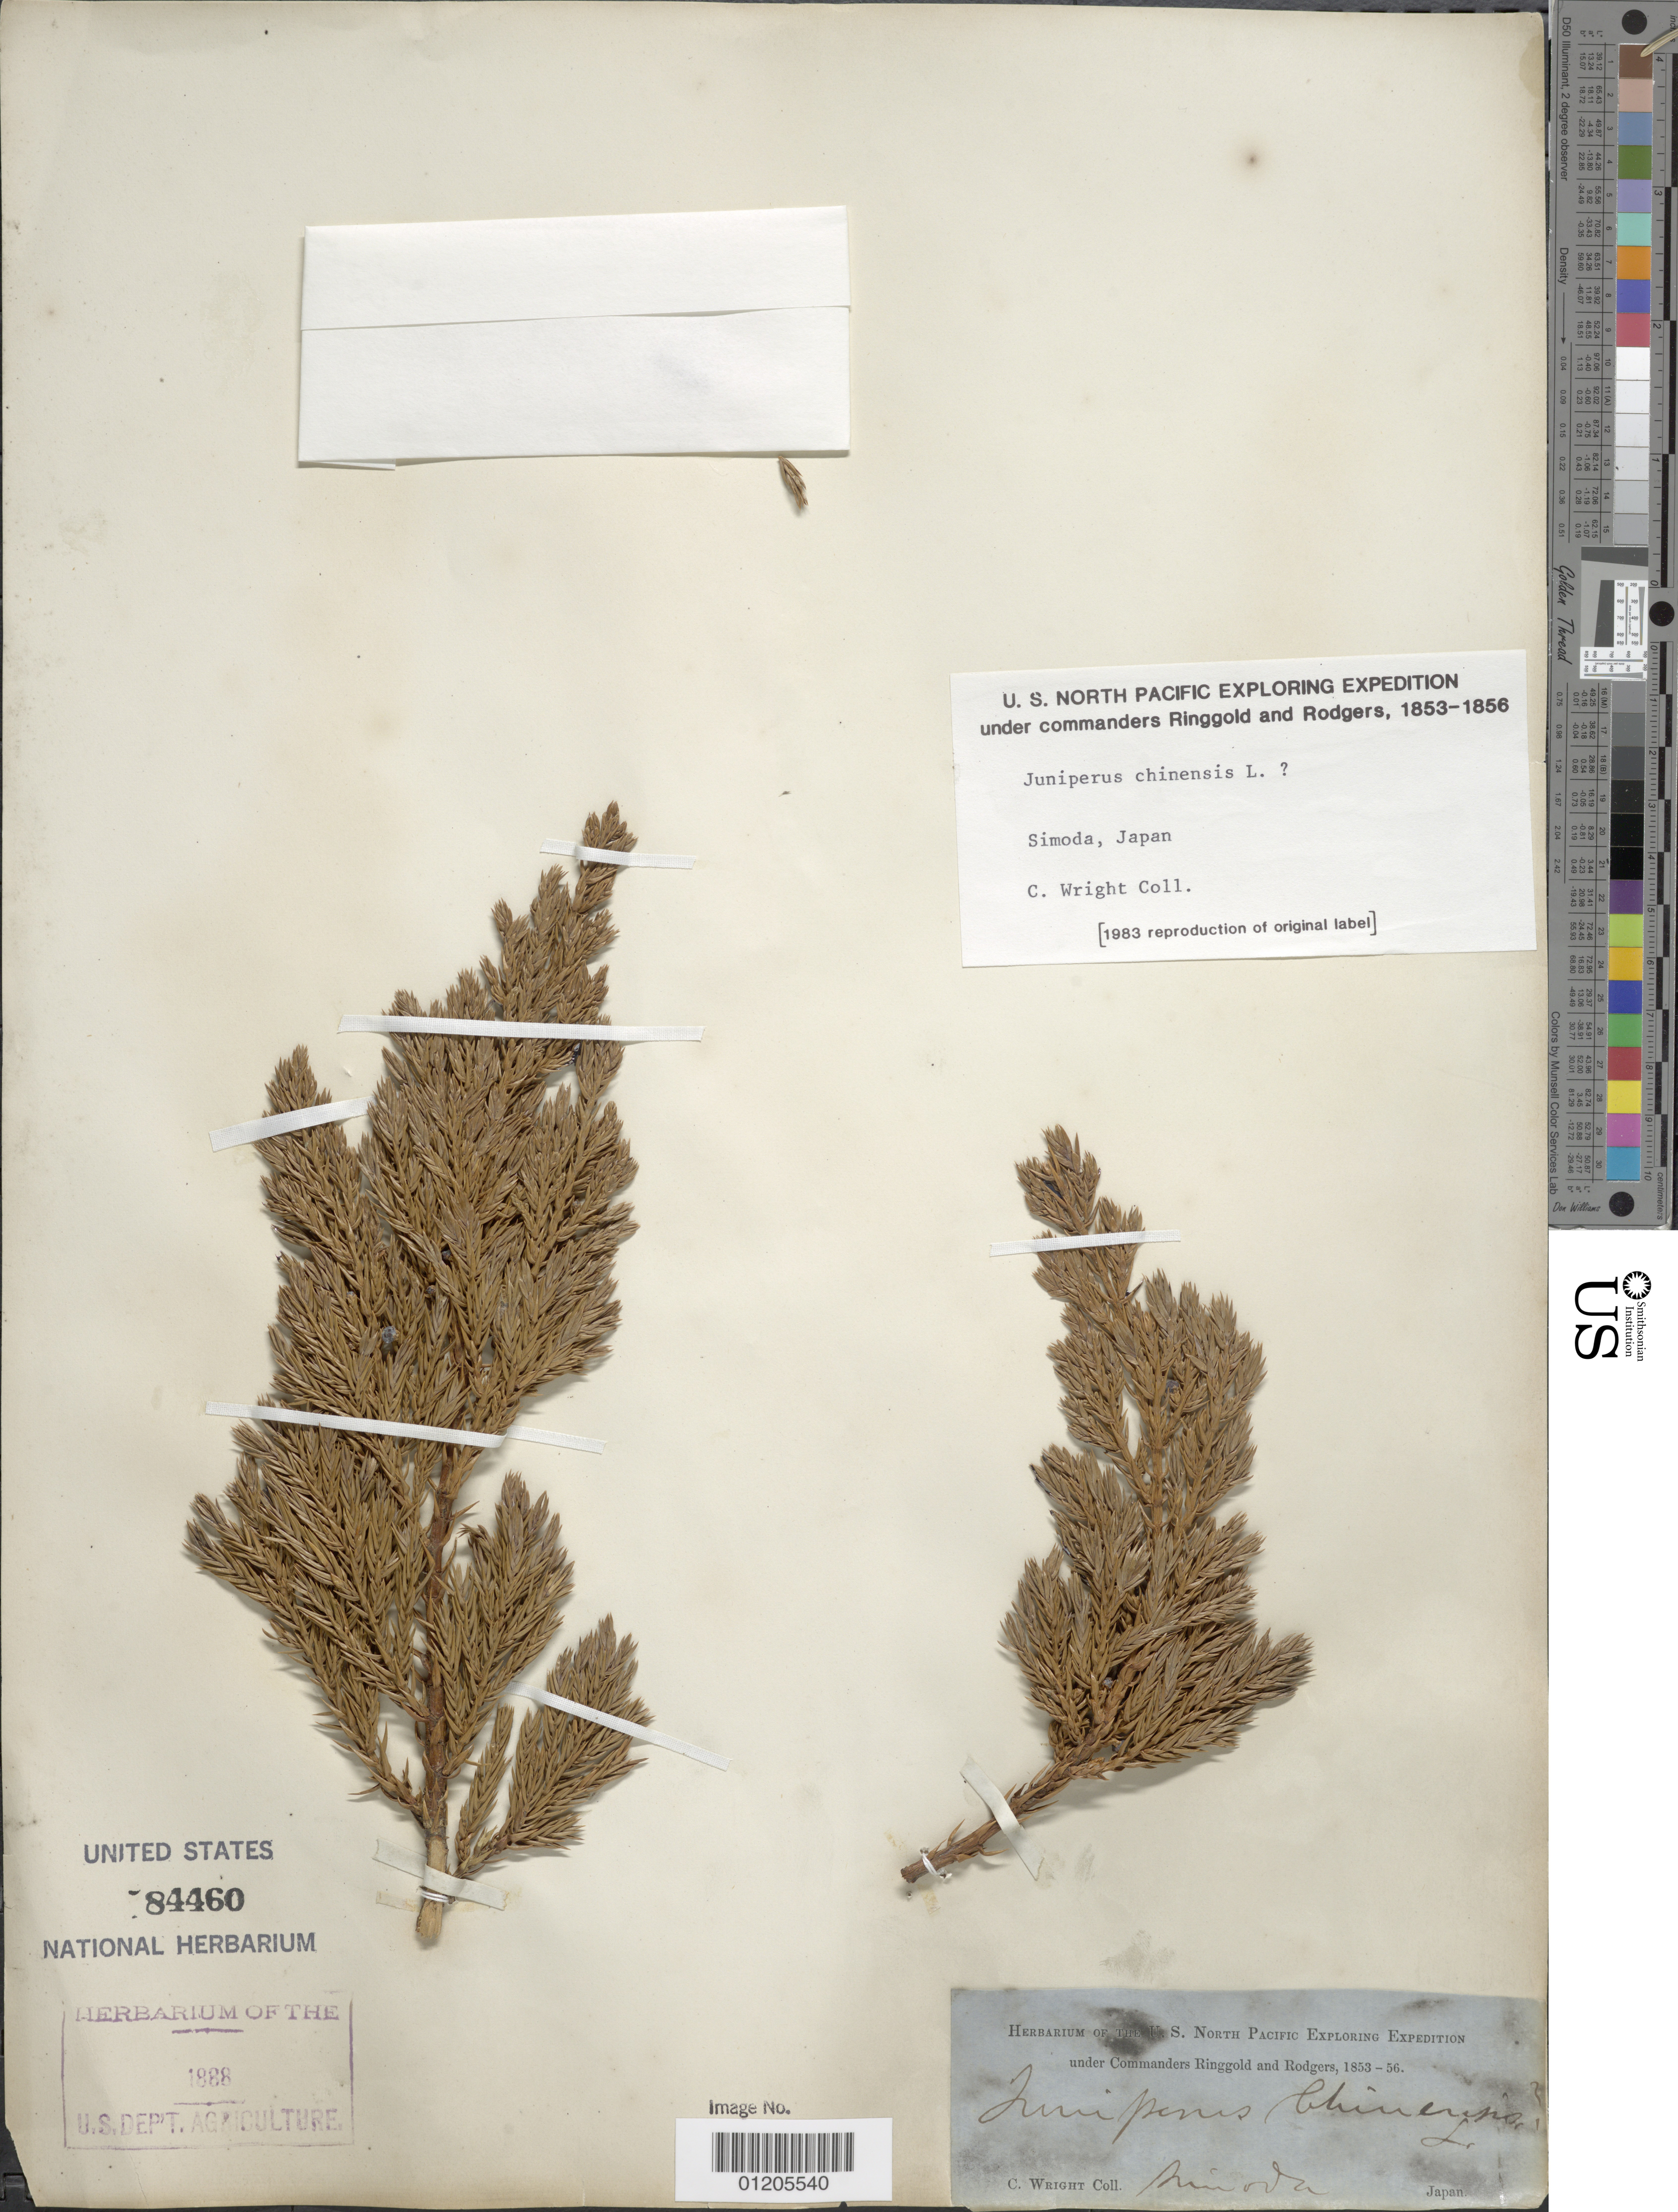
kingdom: Plantae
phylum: Tracheophyta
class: Pinopsida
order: Pinales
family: Cupressaceae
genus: Juniperus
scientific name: Juniperus chinensis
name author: L.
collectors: C. Wright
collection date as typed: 1853 to -- -- 1856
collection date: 1853/1856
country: Japan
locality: Simoda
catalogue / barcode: US 84460